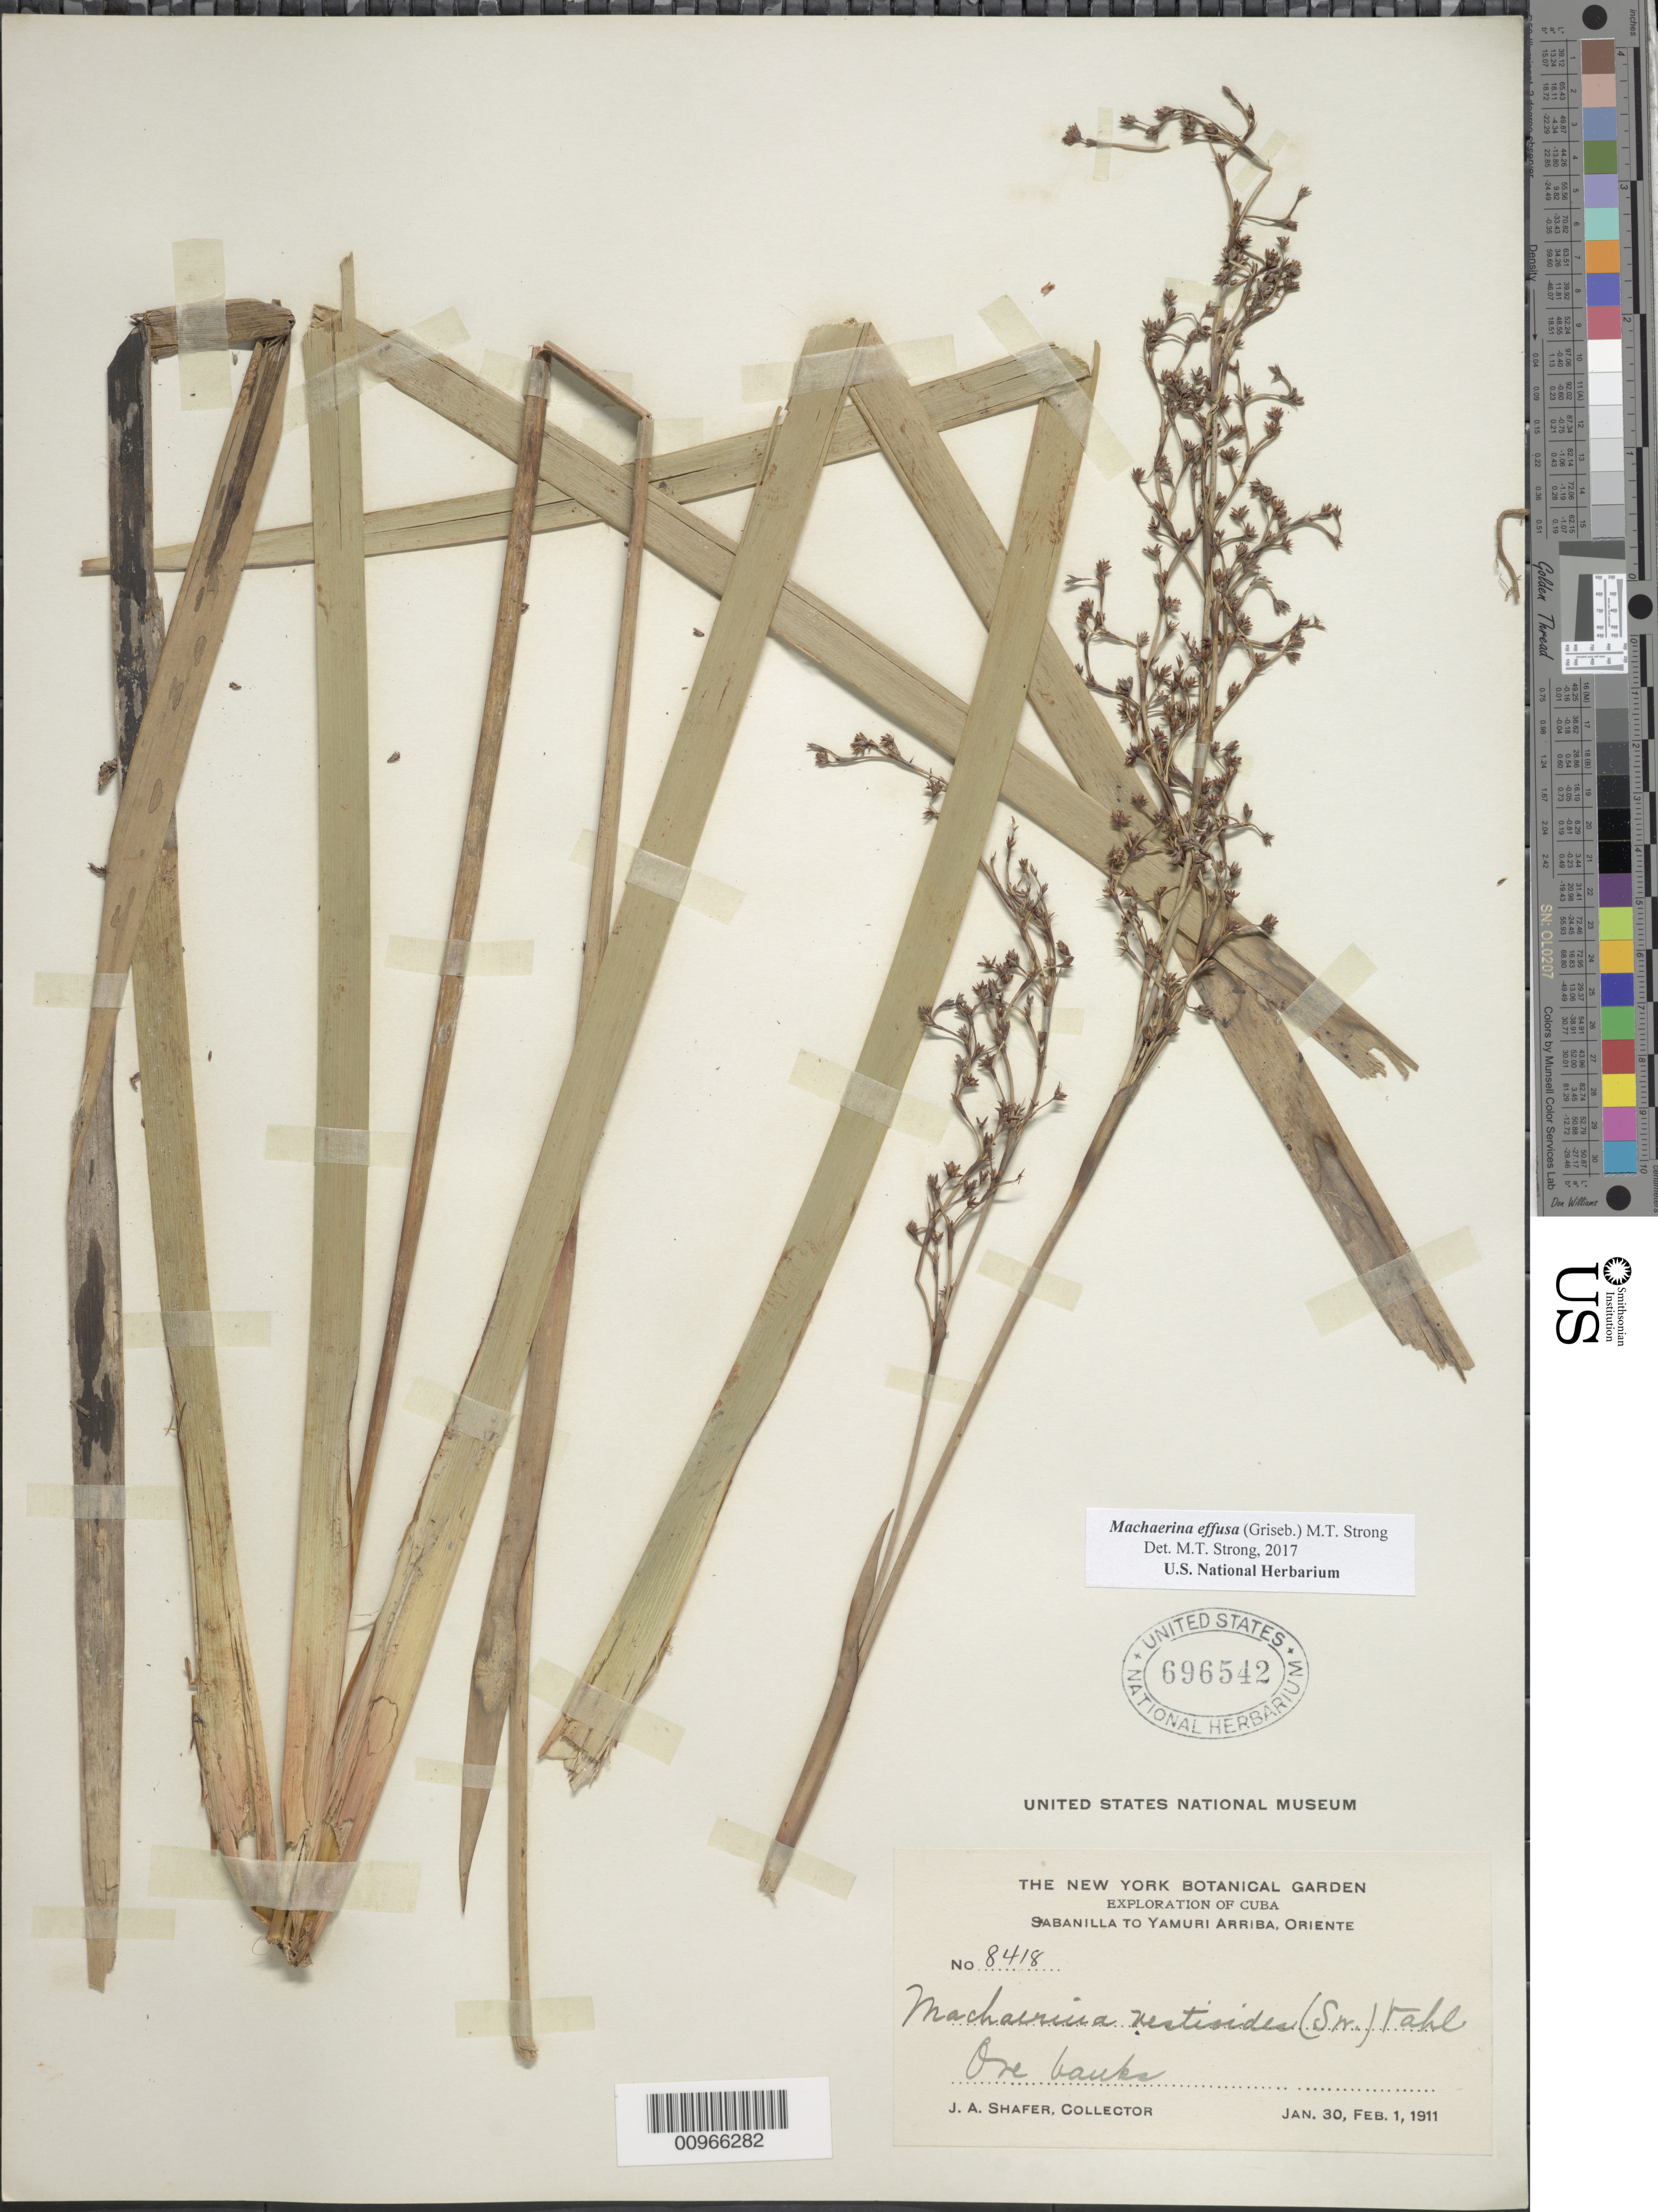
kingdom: Plantae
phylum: Tracheophyta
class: Liliopsida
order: Poales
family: Cyperaceae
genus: Machaerina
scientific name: Machaerina effusa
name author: (Griseb.) M.T. Strong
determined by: Strong, M. T., (US), Smithsonian Institution - National Museum of Natural History (UNITED STATES)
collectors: J. A. Shafer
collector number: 8418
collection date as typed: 30 Jan 1911 to 01 Feb 1911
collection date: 1911-01-30/1911-02-01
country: Cuba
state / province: Oriente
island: Cuba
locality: Sabanilla to Yamuri Arriba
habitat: On banks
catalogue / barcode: US 696542